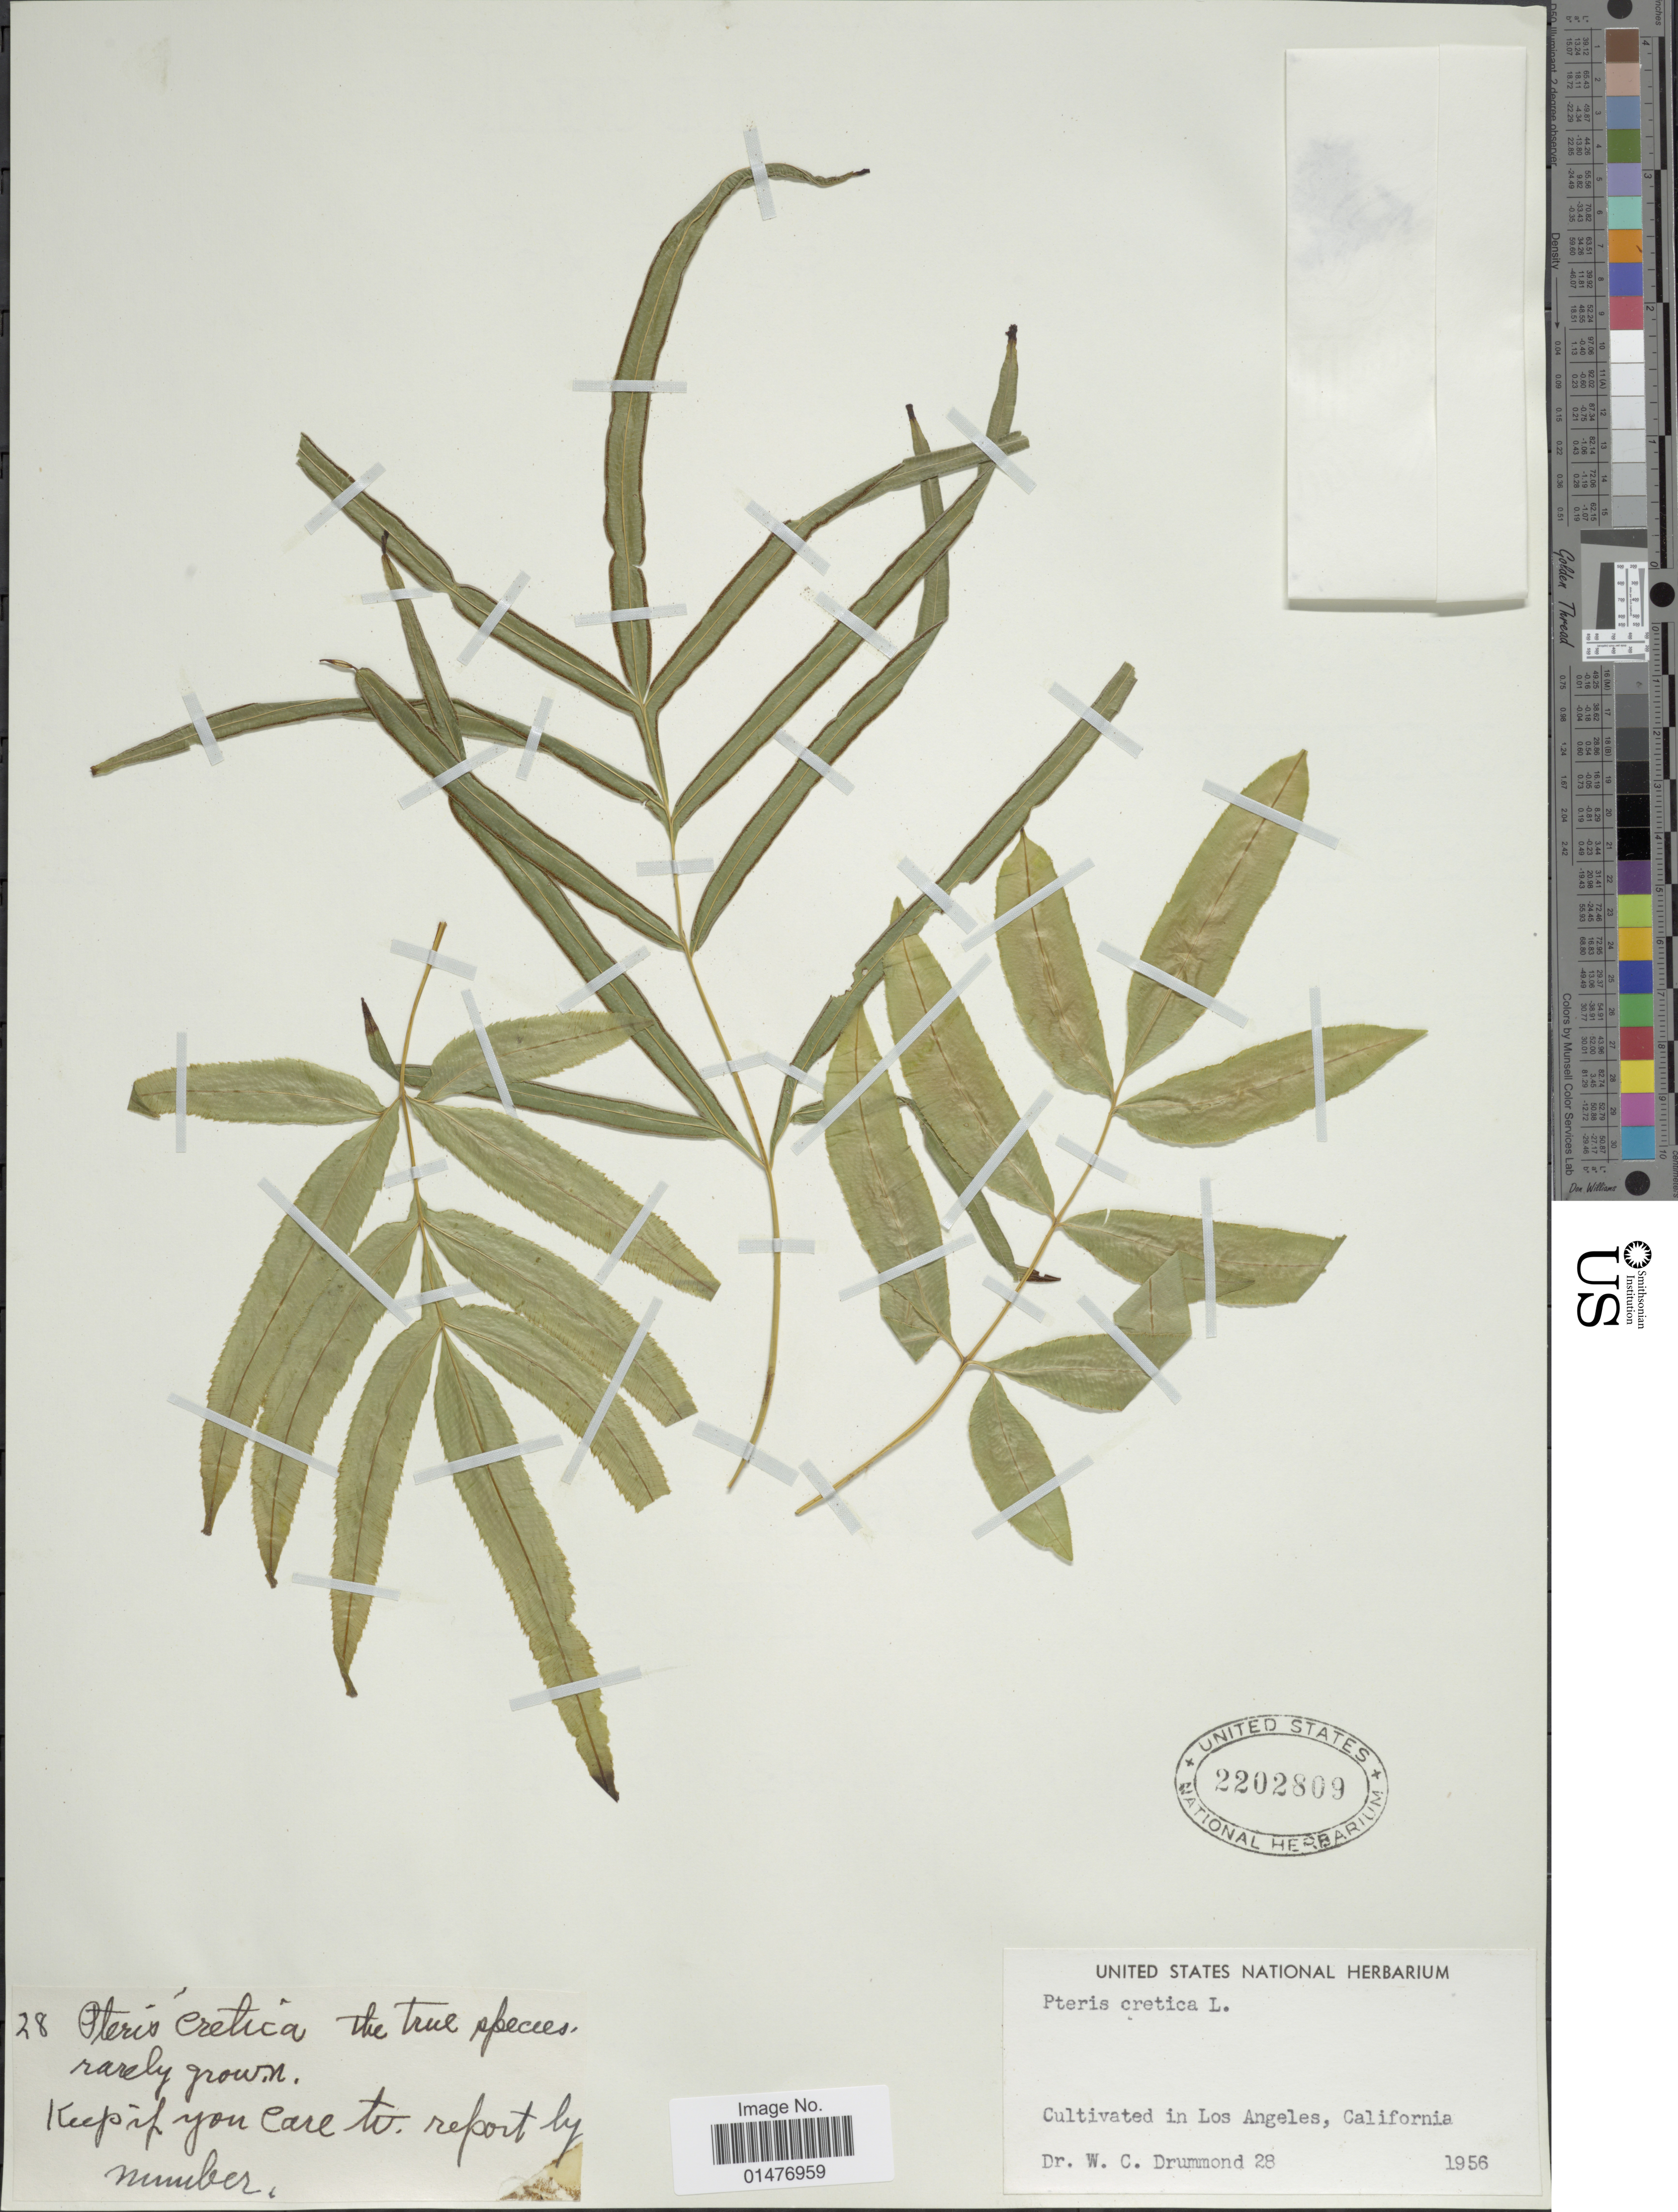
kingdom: Plantae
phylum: Tracheophyta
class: Polypodiopsida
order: Polypodiales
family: Pteridaceae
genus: Pteris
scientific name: Pteris cretica var. cretica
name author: L.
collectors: W. Drummond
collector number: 28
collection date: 1956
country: United States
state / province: California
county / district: Los Angeles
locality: Los Angeles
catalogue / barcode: US 2202809